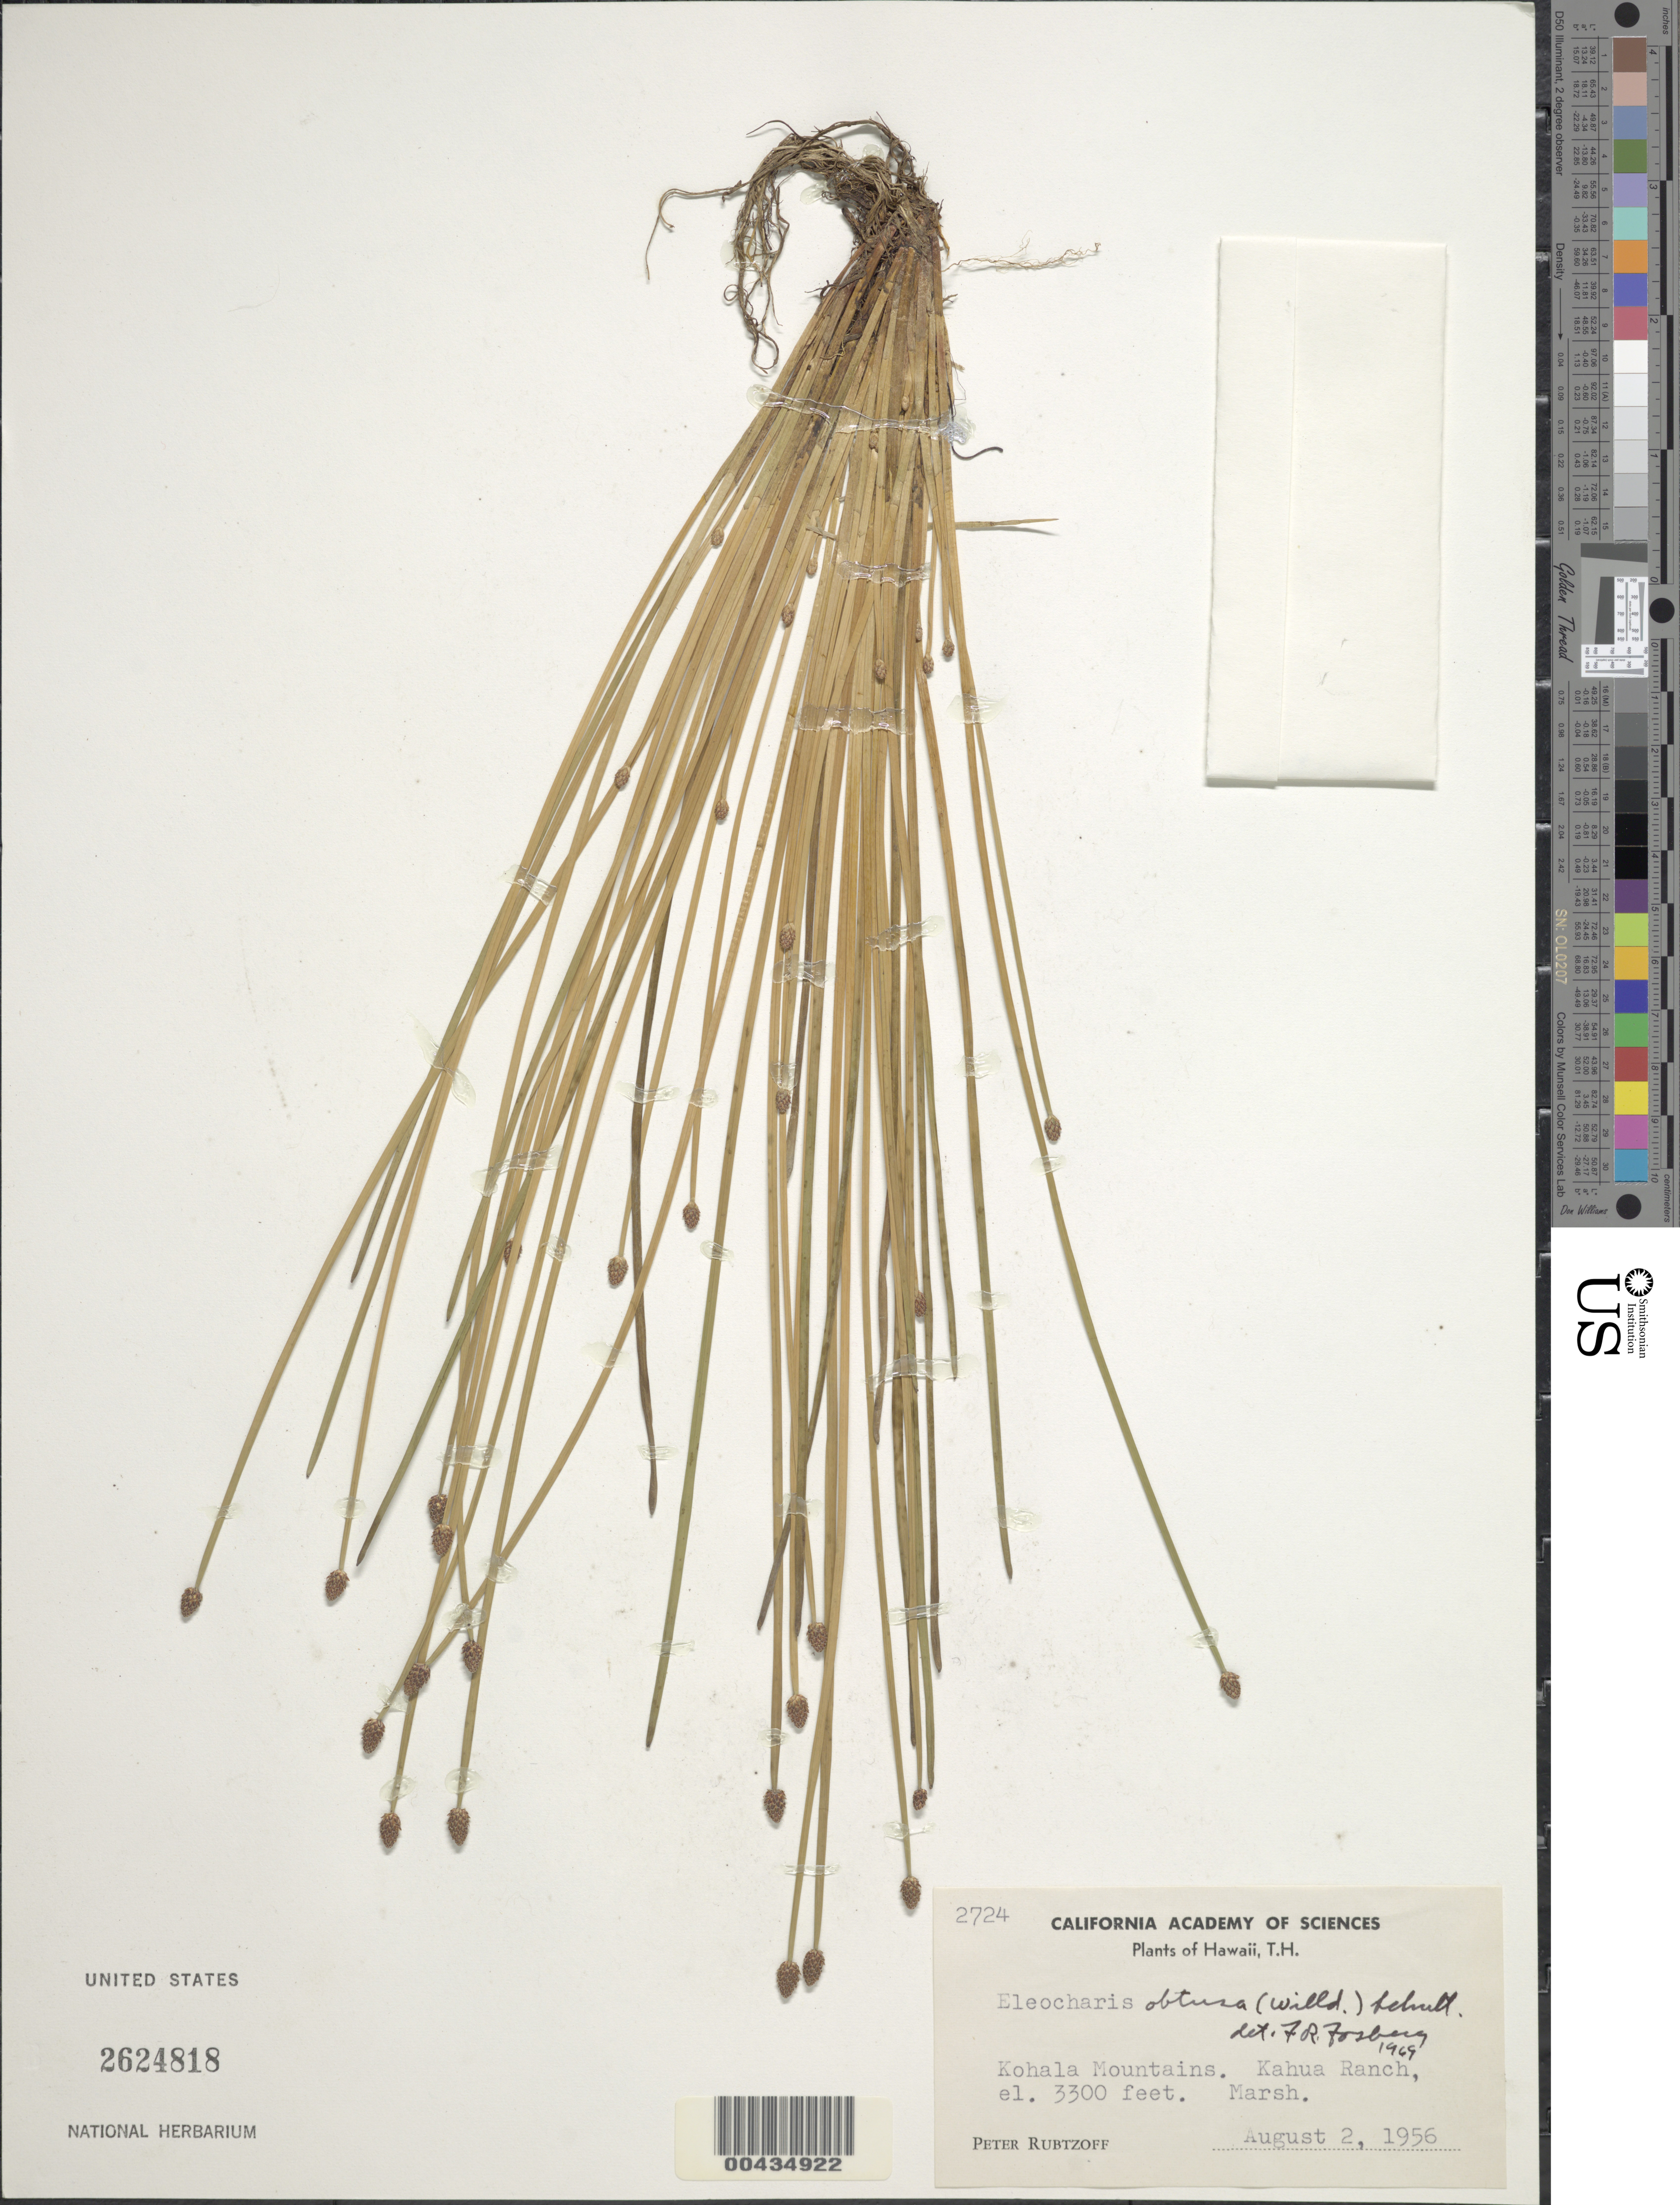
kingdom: Plantae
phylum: Tracheophyta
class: Liliopsida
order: Poales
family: Cyperaceae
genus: Eleocharis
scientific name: Eleocharis obtusa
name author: (Willd.) Schult.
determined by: Fosberg, F. R.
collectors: P. Rubtzoff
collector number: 2724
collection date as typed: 2 Aug 1956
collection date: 1956-08-02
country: United States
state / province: Hawaii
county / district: Hawaii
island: Hawaii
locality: Kohala Mountains, Kahua Ranch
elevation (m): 1006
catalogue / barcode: US 2624818